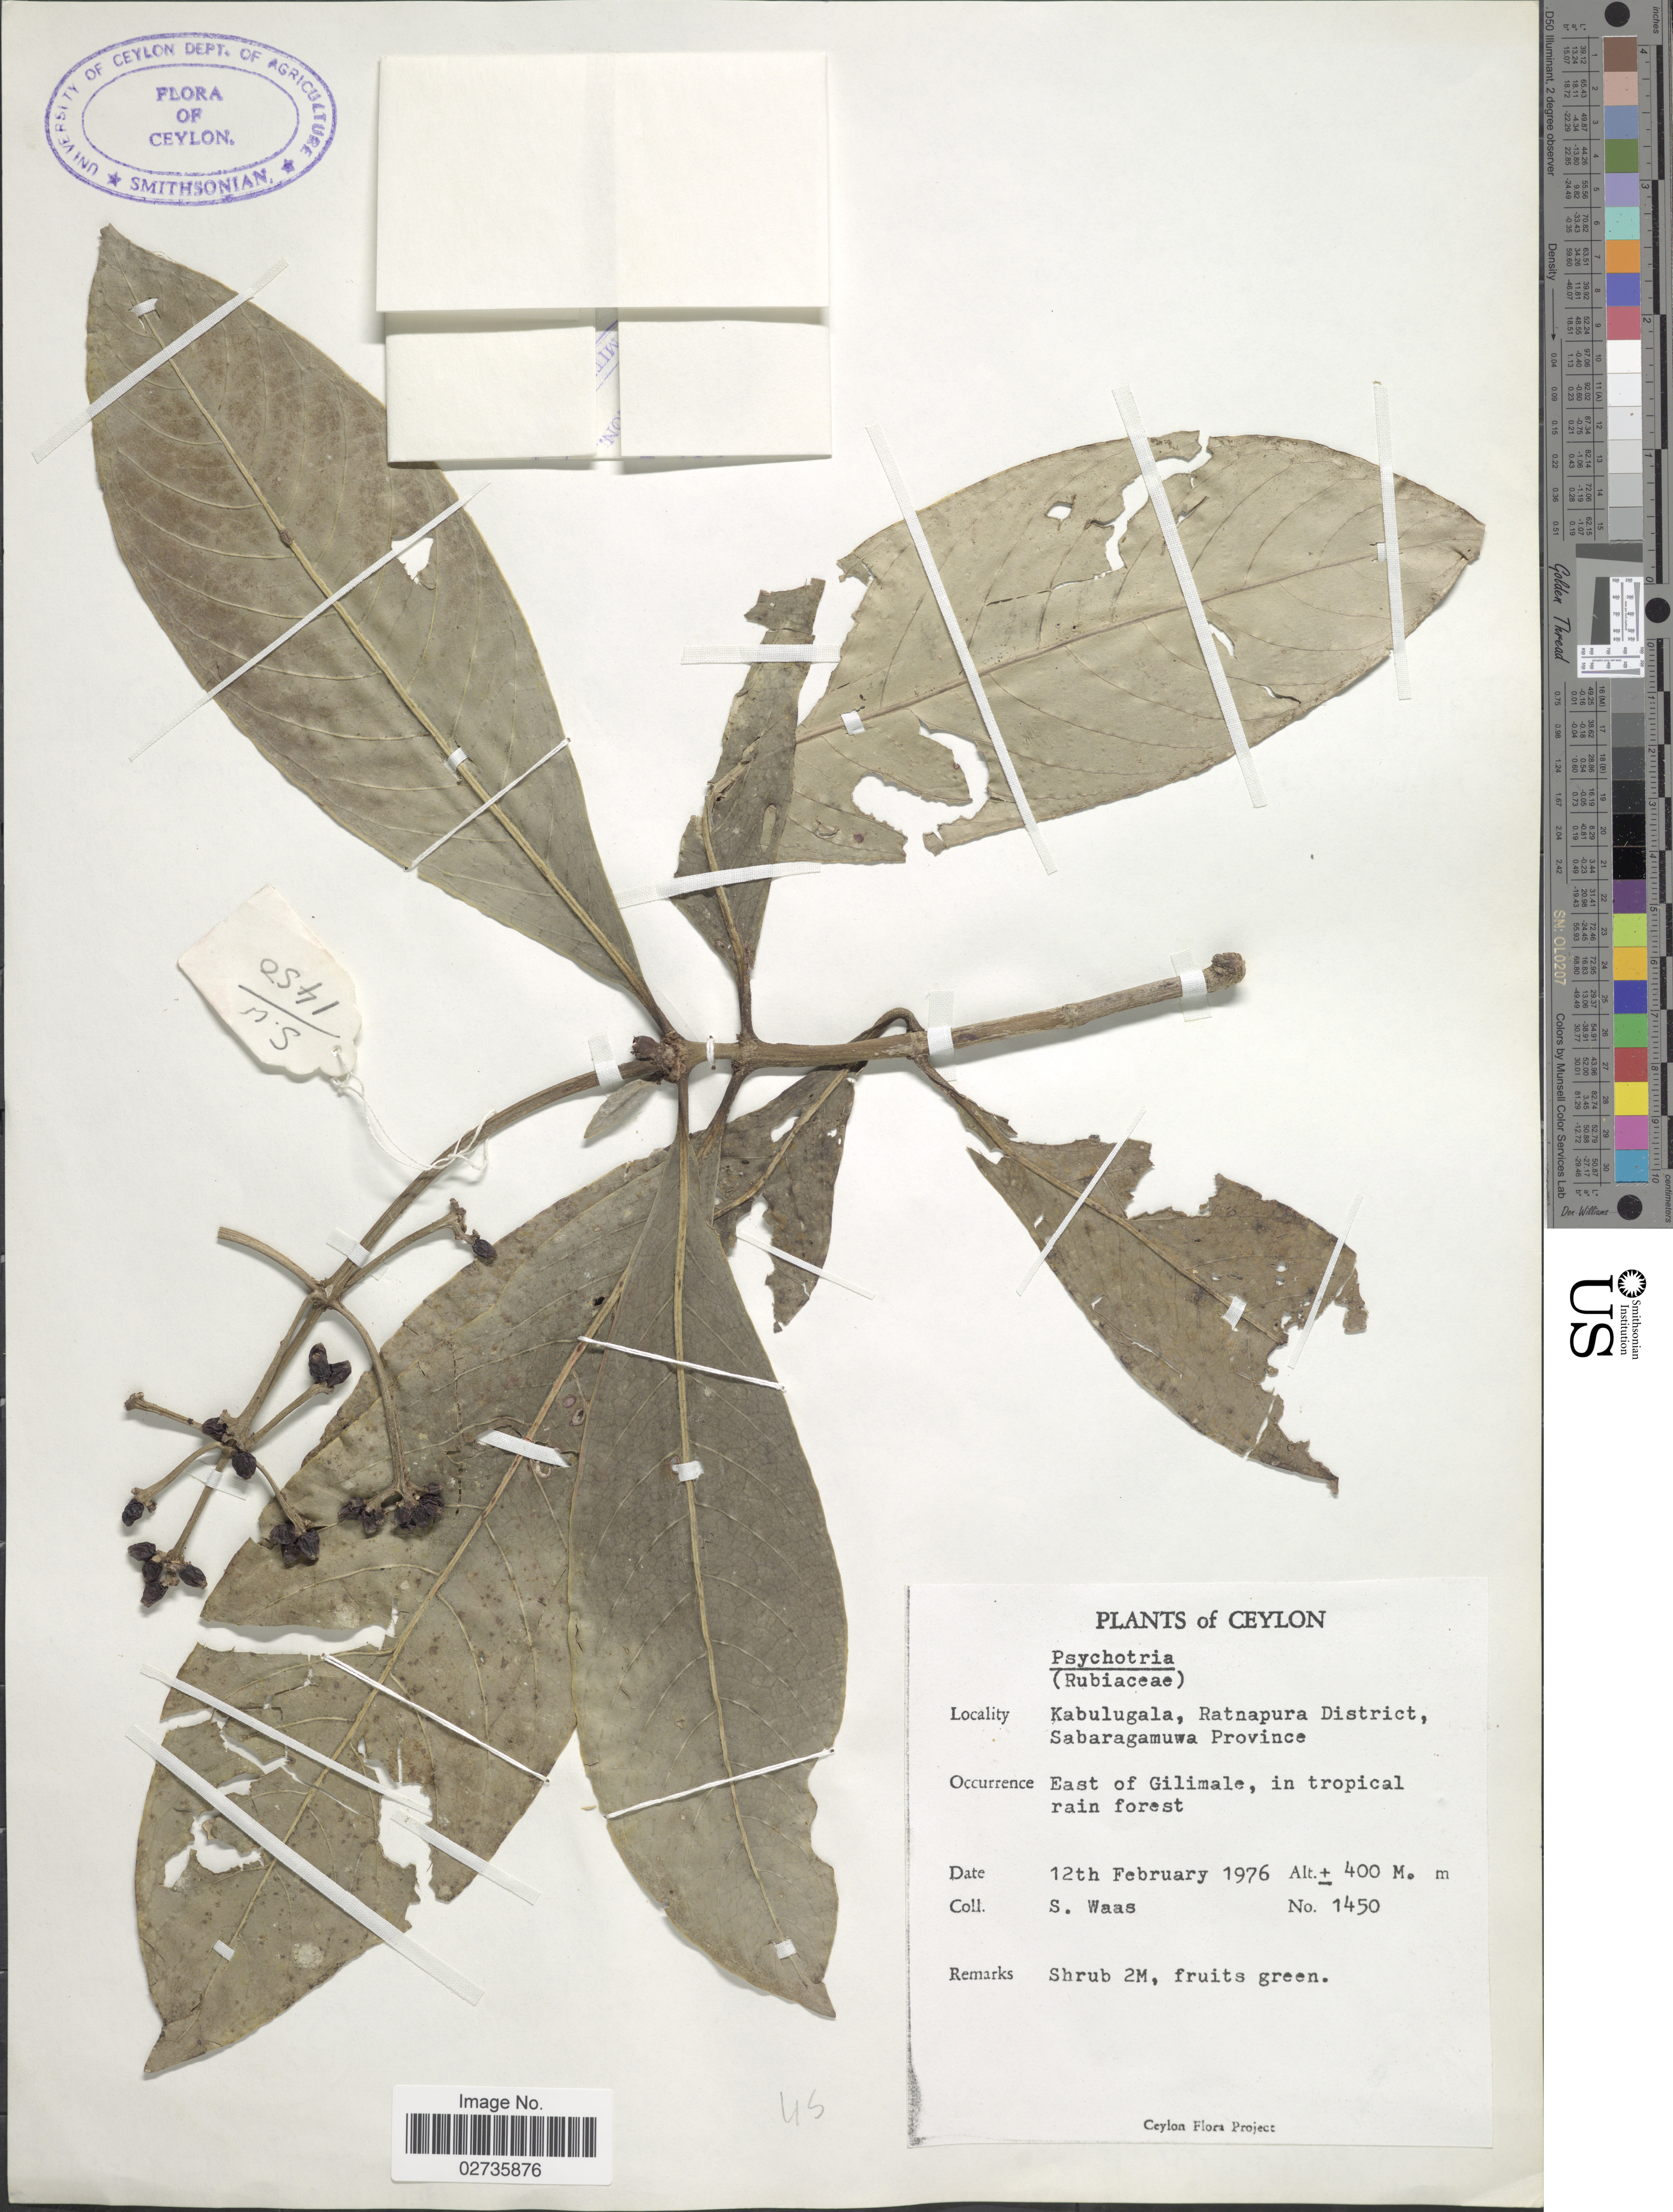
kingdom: Plantae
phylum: Tracheophyta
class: Magnoliopsida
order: Gentianales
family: Rubiaceae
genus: Psychotria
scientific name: Psychotria sp.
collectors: S. Waas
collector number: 1450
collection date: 1976-02-12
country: Sri Lanka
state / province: Sabaragamuwa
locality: Kabulugala, Ratnapura District, East of Gilimale, in tropical rain forest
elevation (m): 400